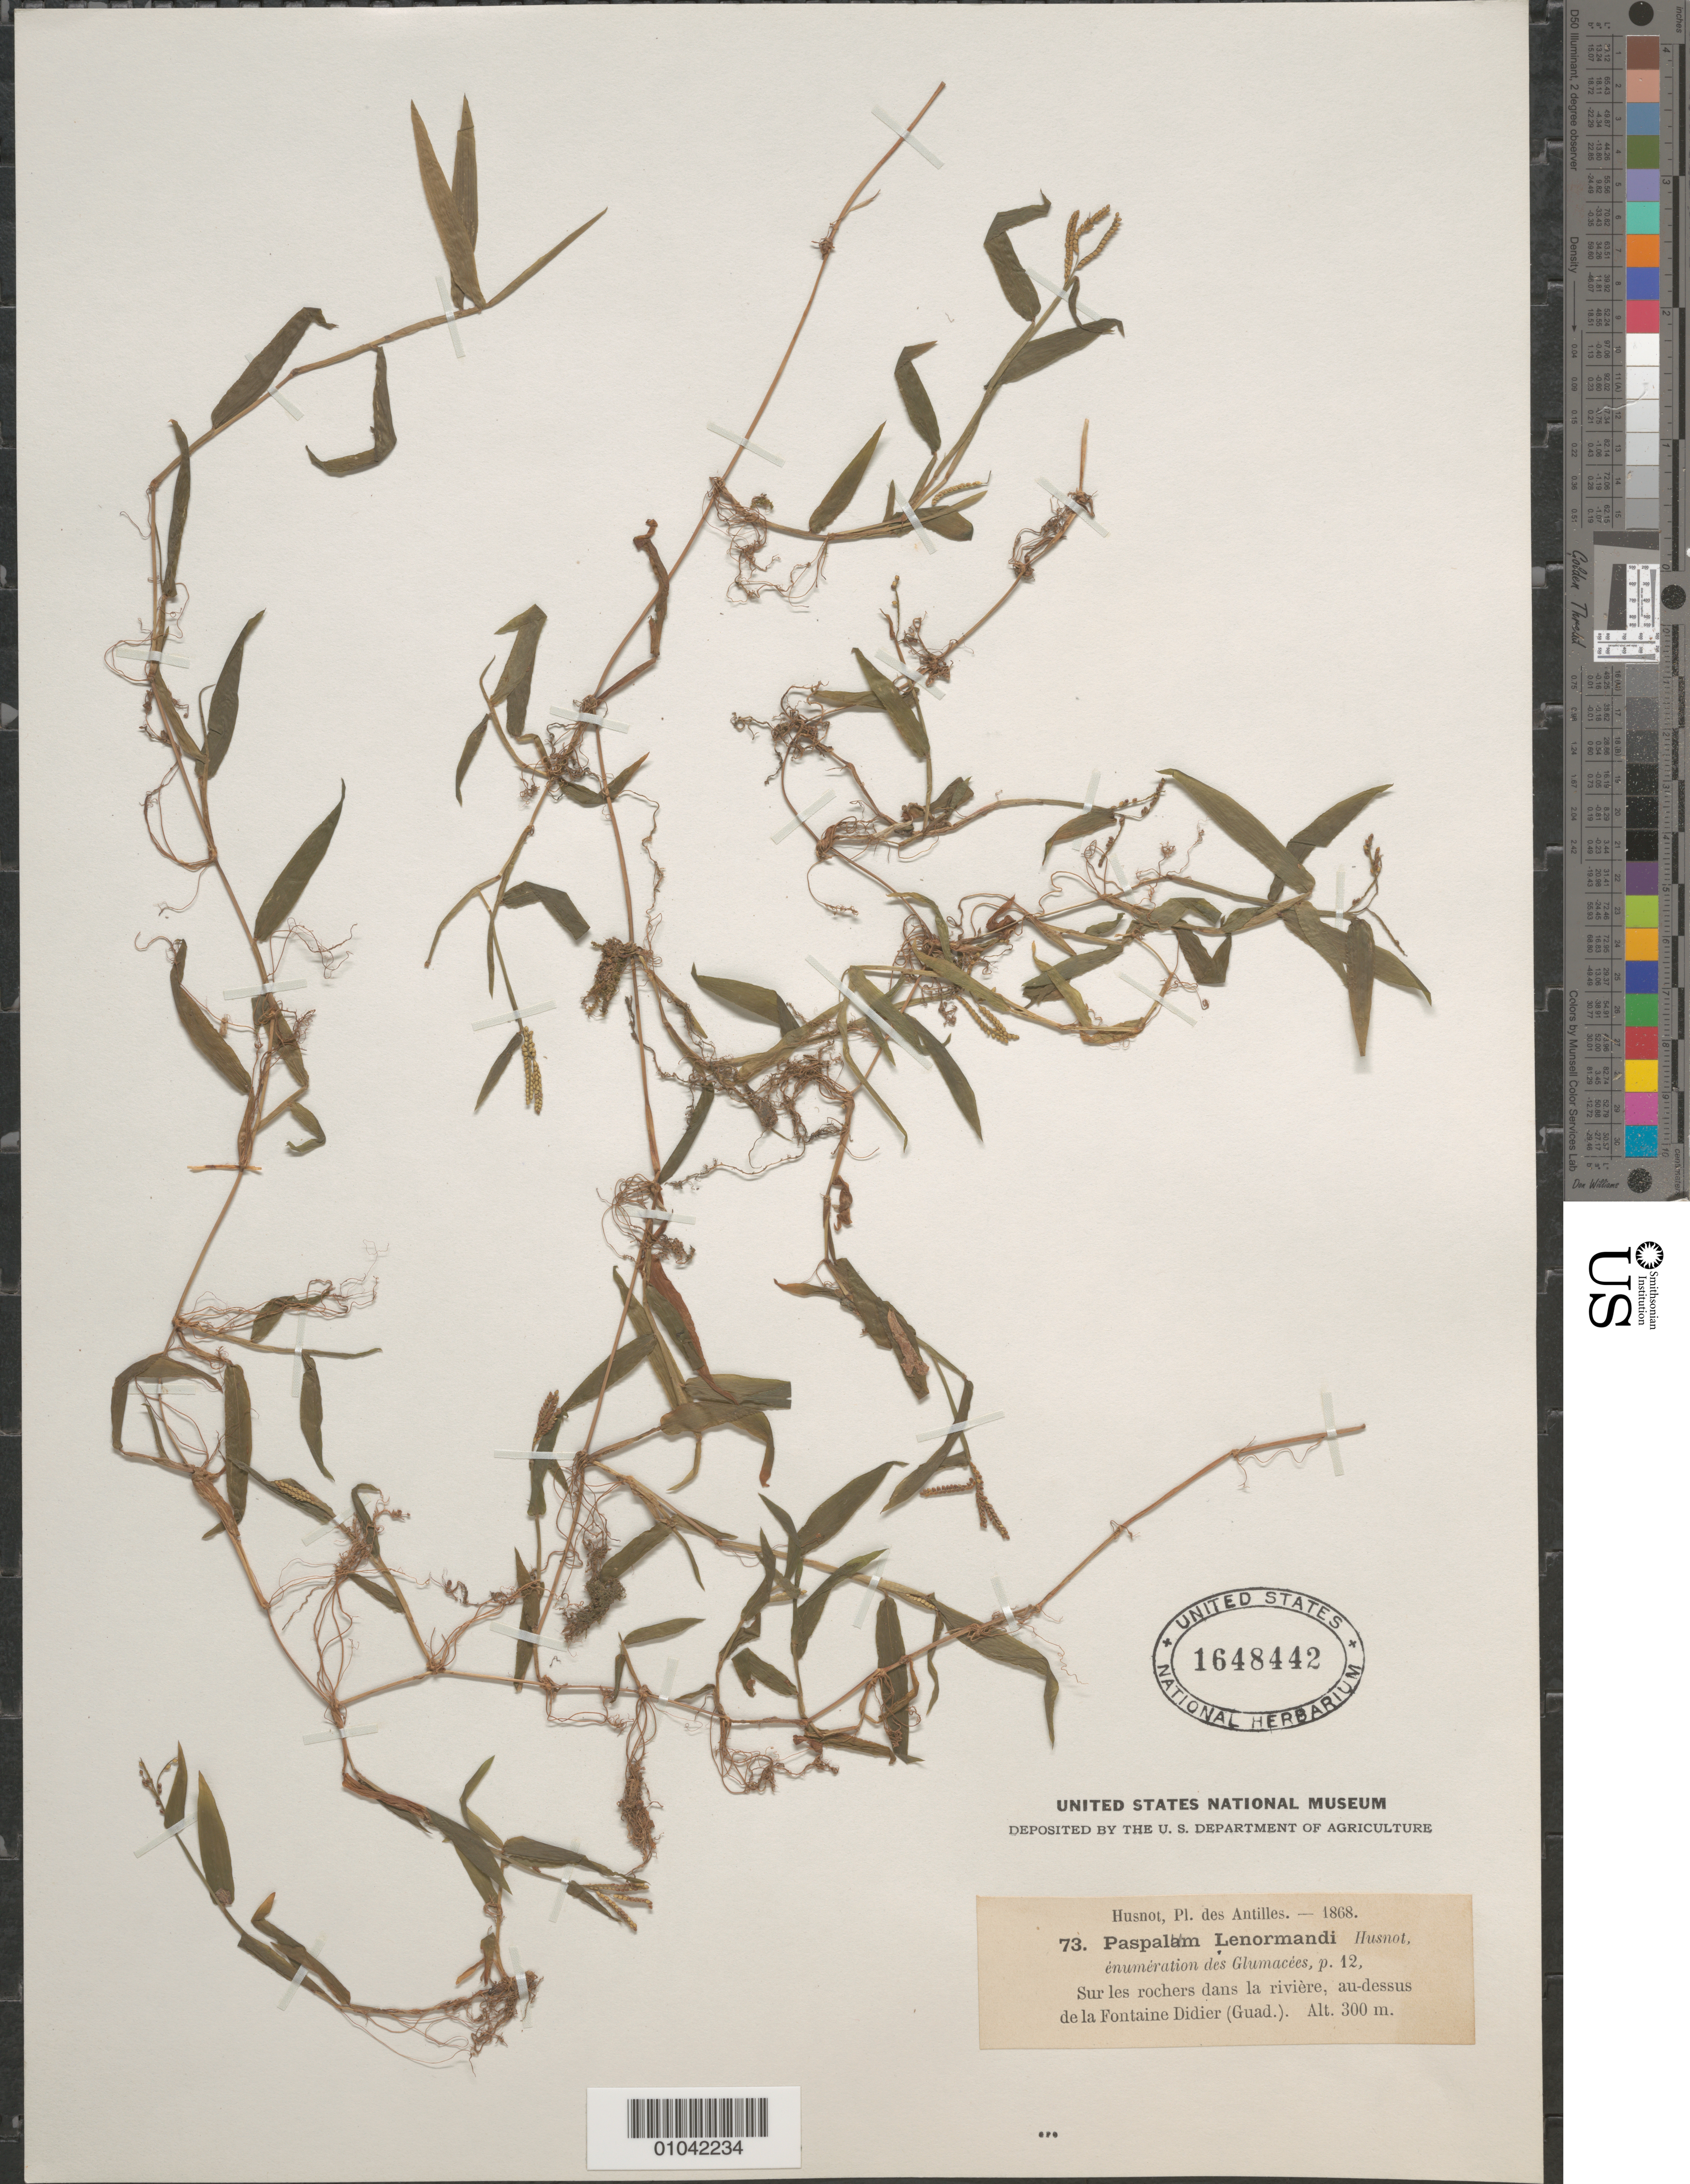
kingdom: Plantae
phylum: Tracheophyta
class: Liliopsida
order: Poales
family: Poaceae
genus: Paspalum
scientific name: Paspalum orbiculatum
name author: Poir.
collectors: P. T. Husnot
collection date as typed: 1868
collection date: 1868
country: Guadeloupe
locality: Au-dessus de la Fontaine Didier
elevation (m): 300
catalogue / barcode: US 1648442